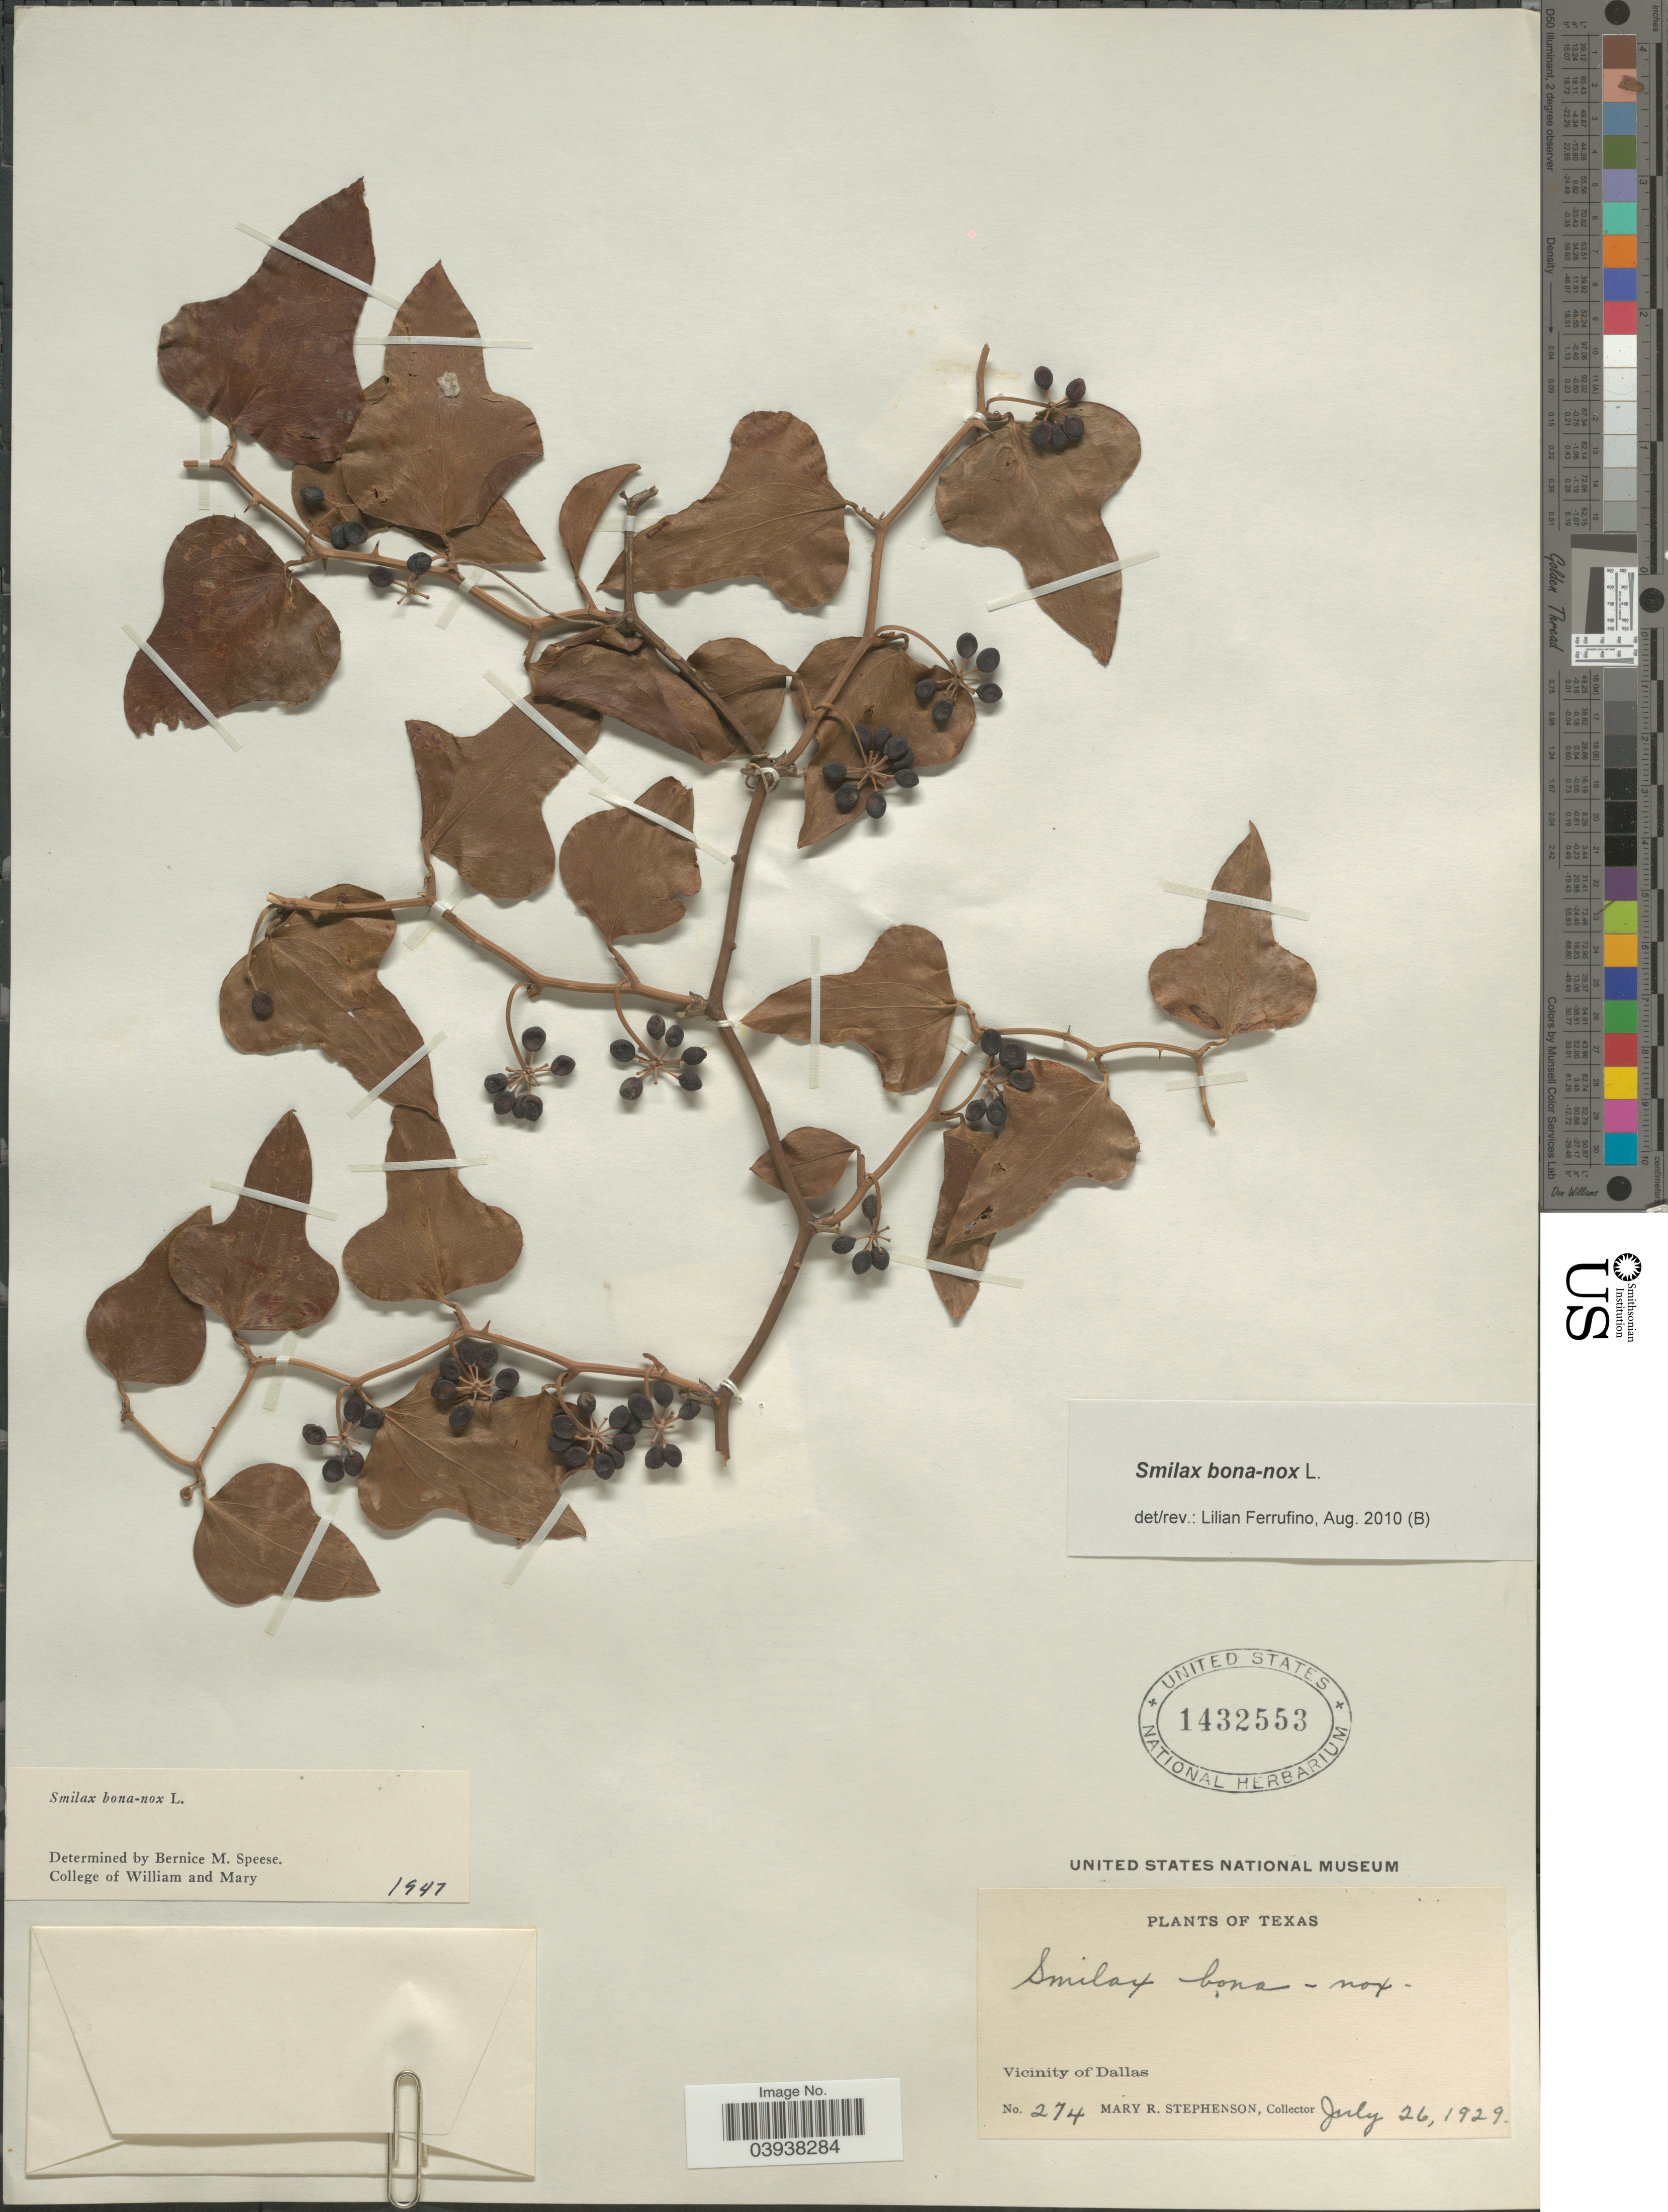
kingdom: Plantae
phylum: Tracheophyta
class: Liliopsida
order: Liliales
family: Smilacaceae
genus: Smilax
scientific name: Smilax bona-nox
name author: L.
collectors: M. Stephenson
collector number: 274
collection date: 1929-07-26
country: United States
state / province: Texas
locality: Vicinity of Dallas.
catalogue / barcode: US 1432553